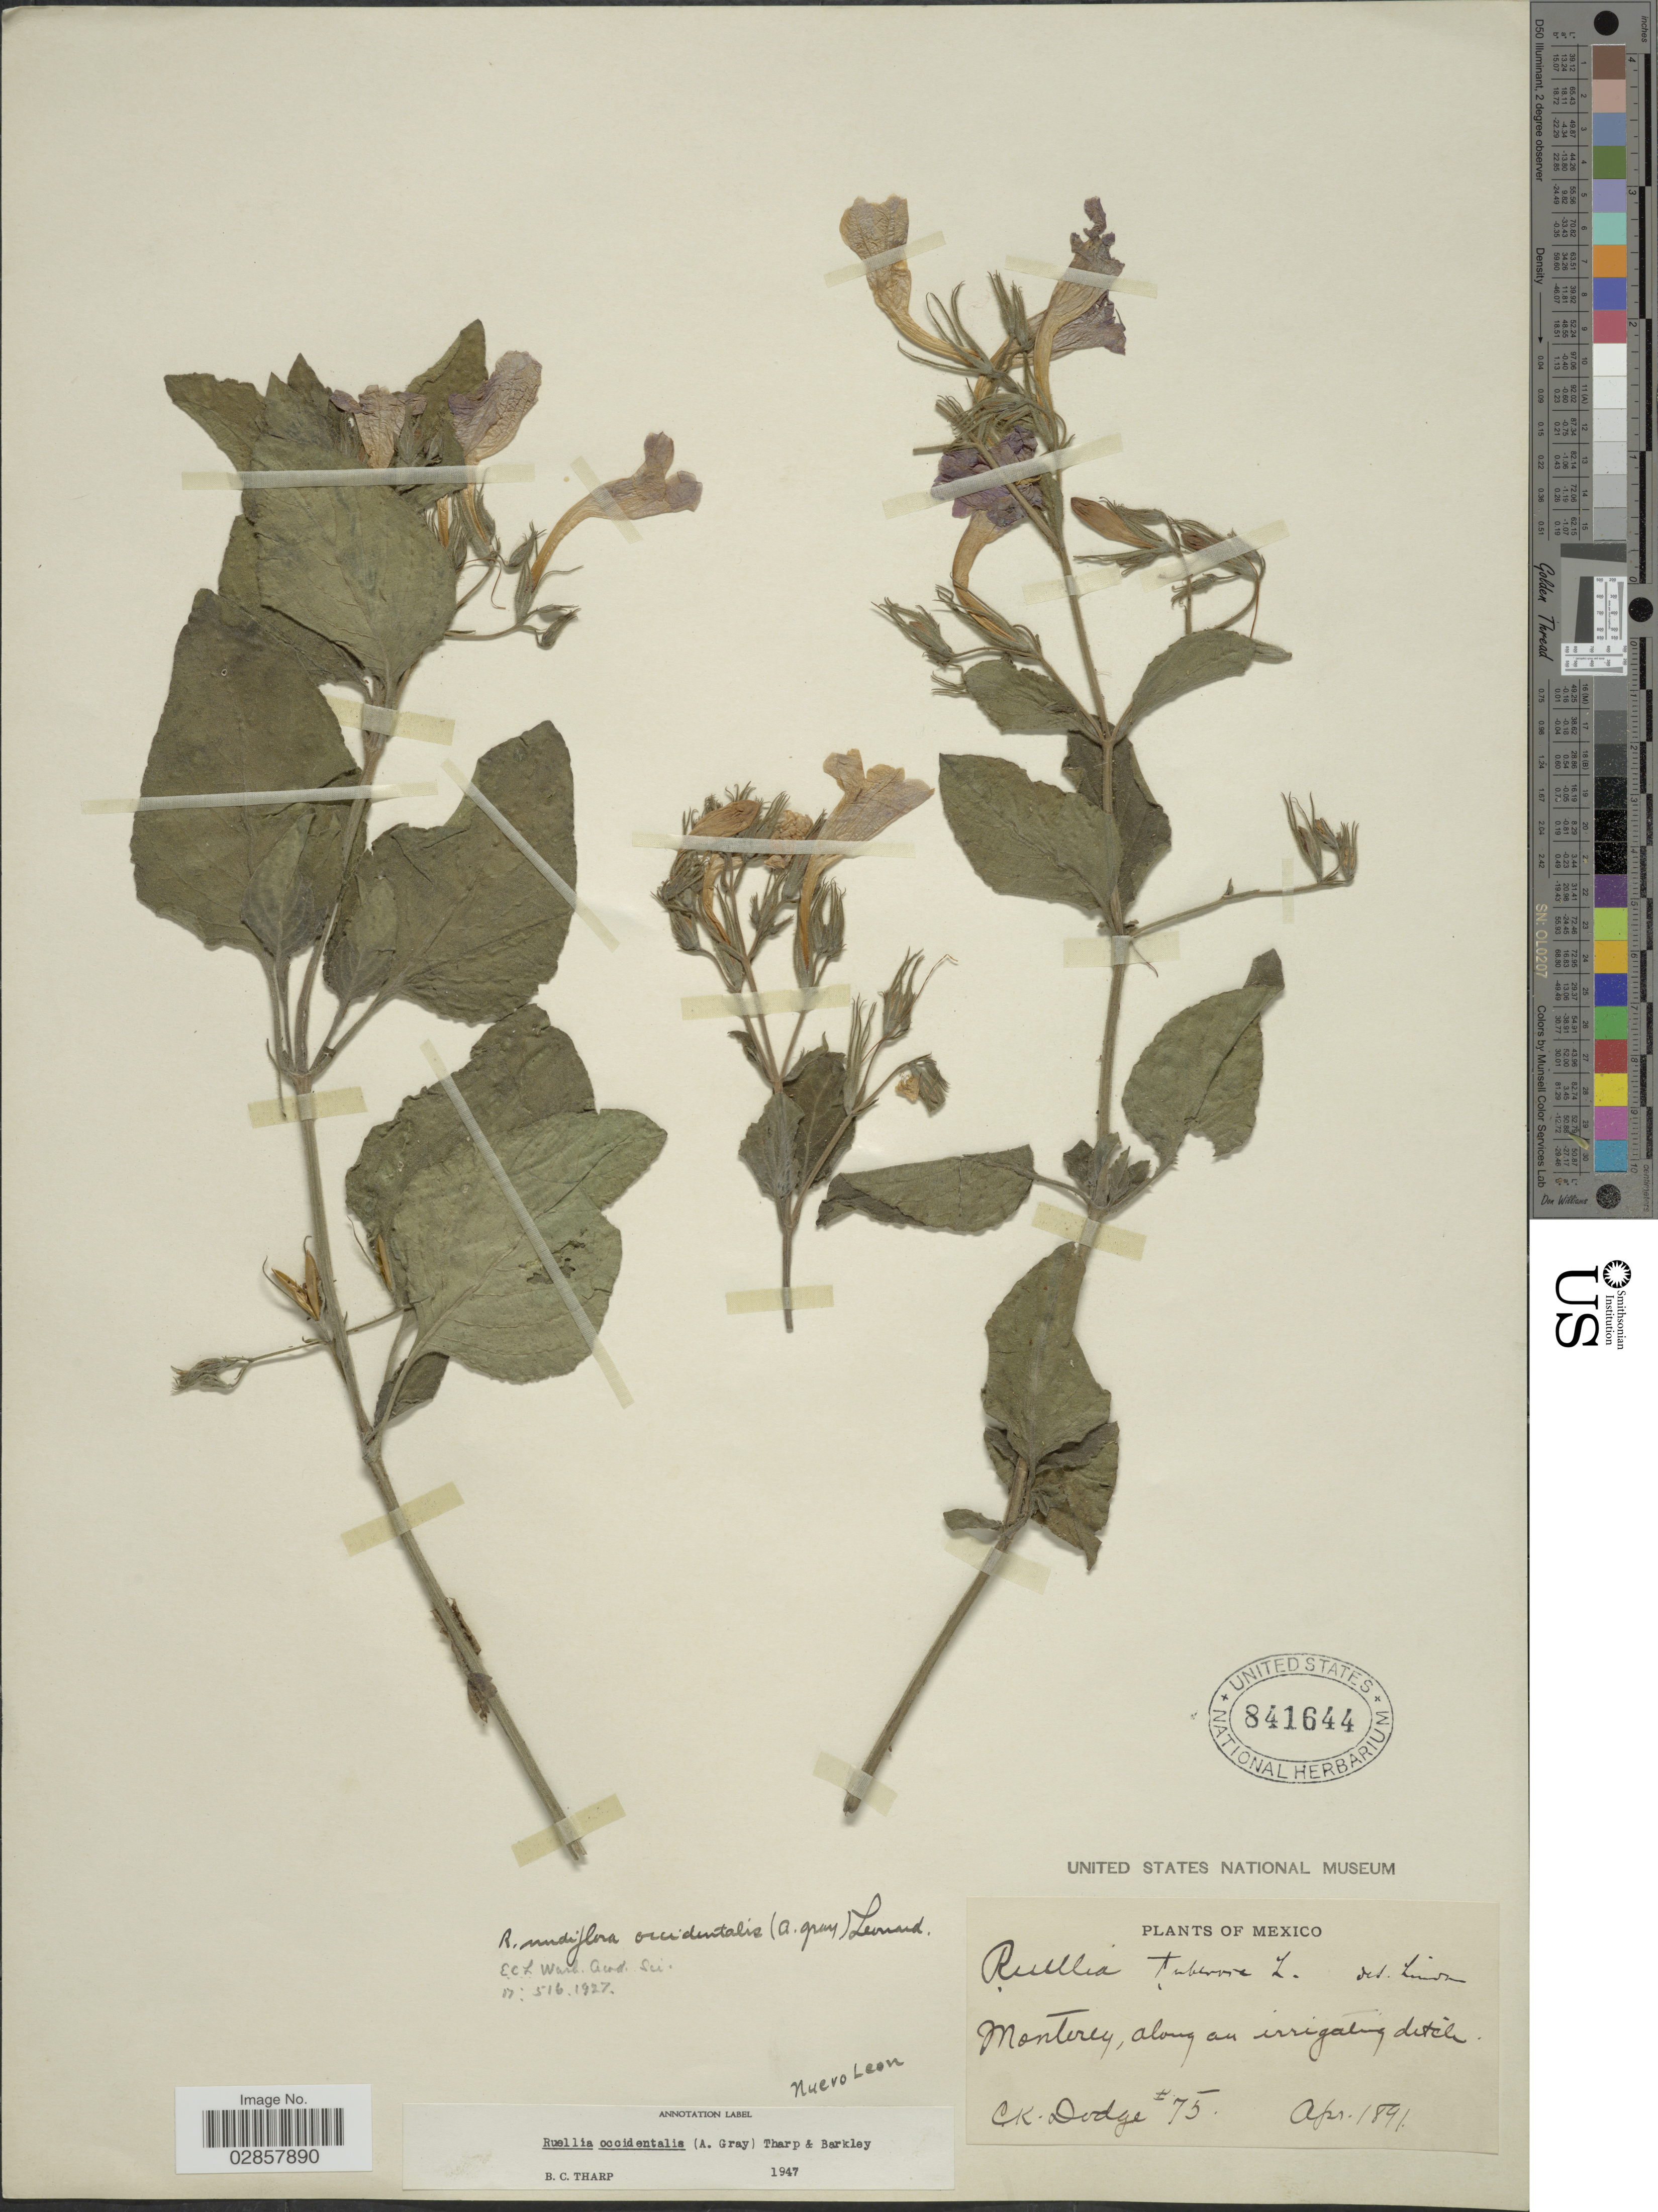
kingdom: Plantae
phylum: Tracheophyta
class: Magnoliopsida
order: Lamiales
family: Acanthaceae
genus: Ruellia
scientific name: Ruellia occidentalis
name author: (A. Gray) Tharp & F.A. Barkley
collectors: C. Dodge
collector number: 75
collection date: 1891-04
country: Mexico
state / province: Nuevo León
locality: Monterey, along an irrigating ditch.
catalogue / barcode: US 841644